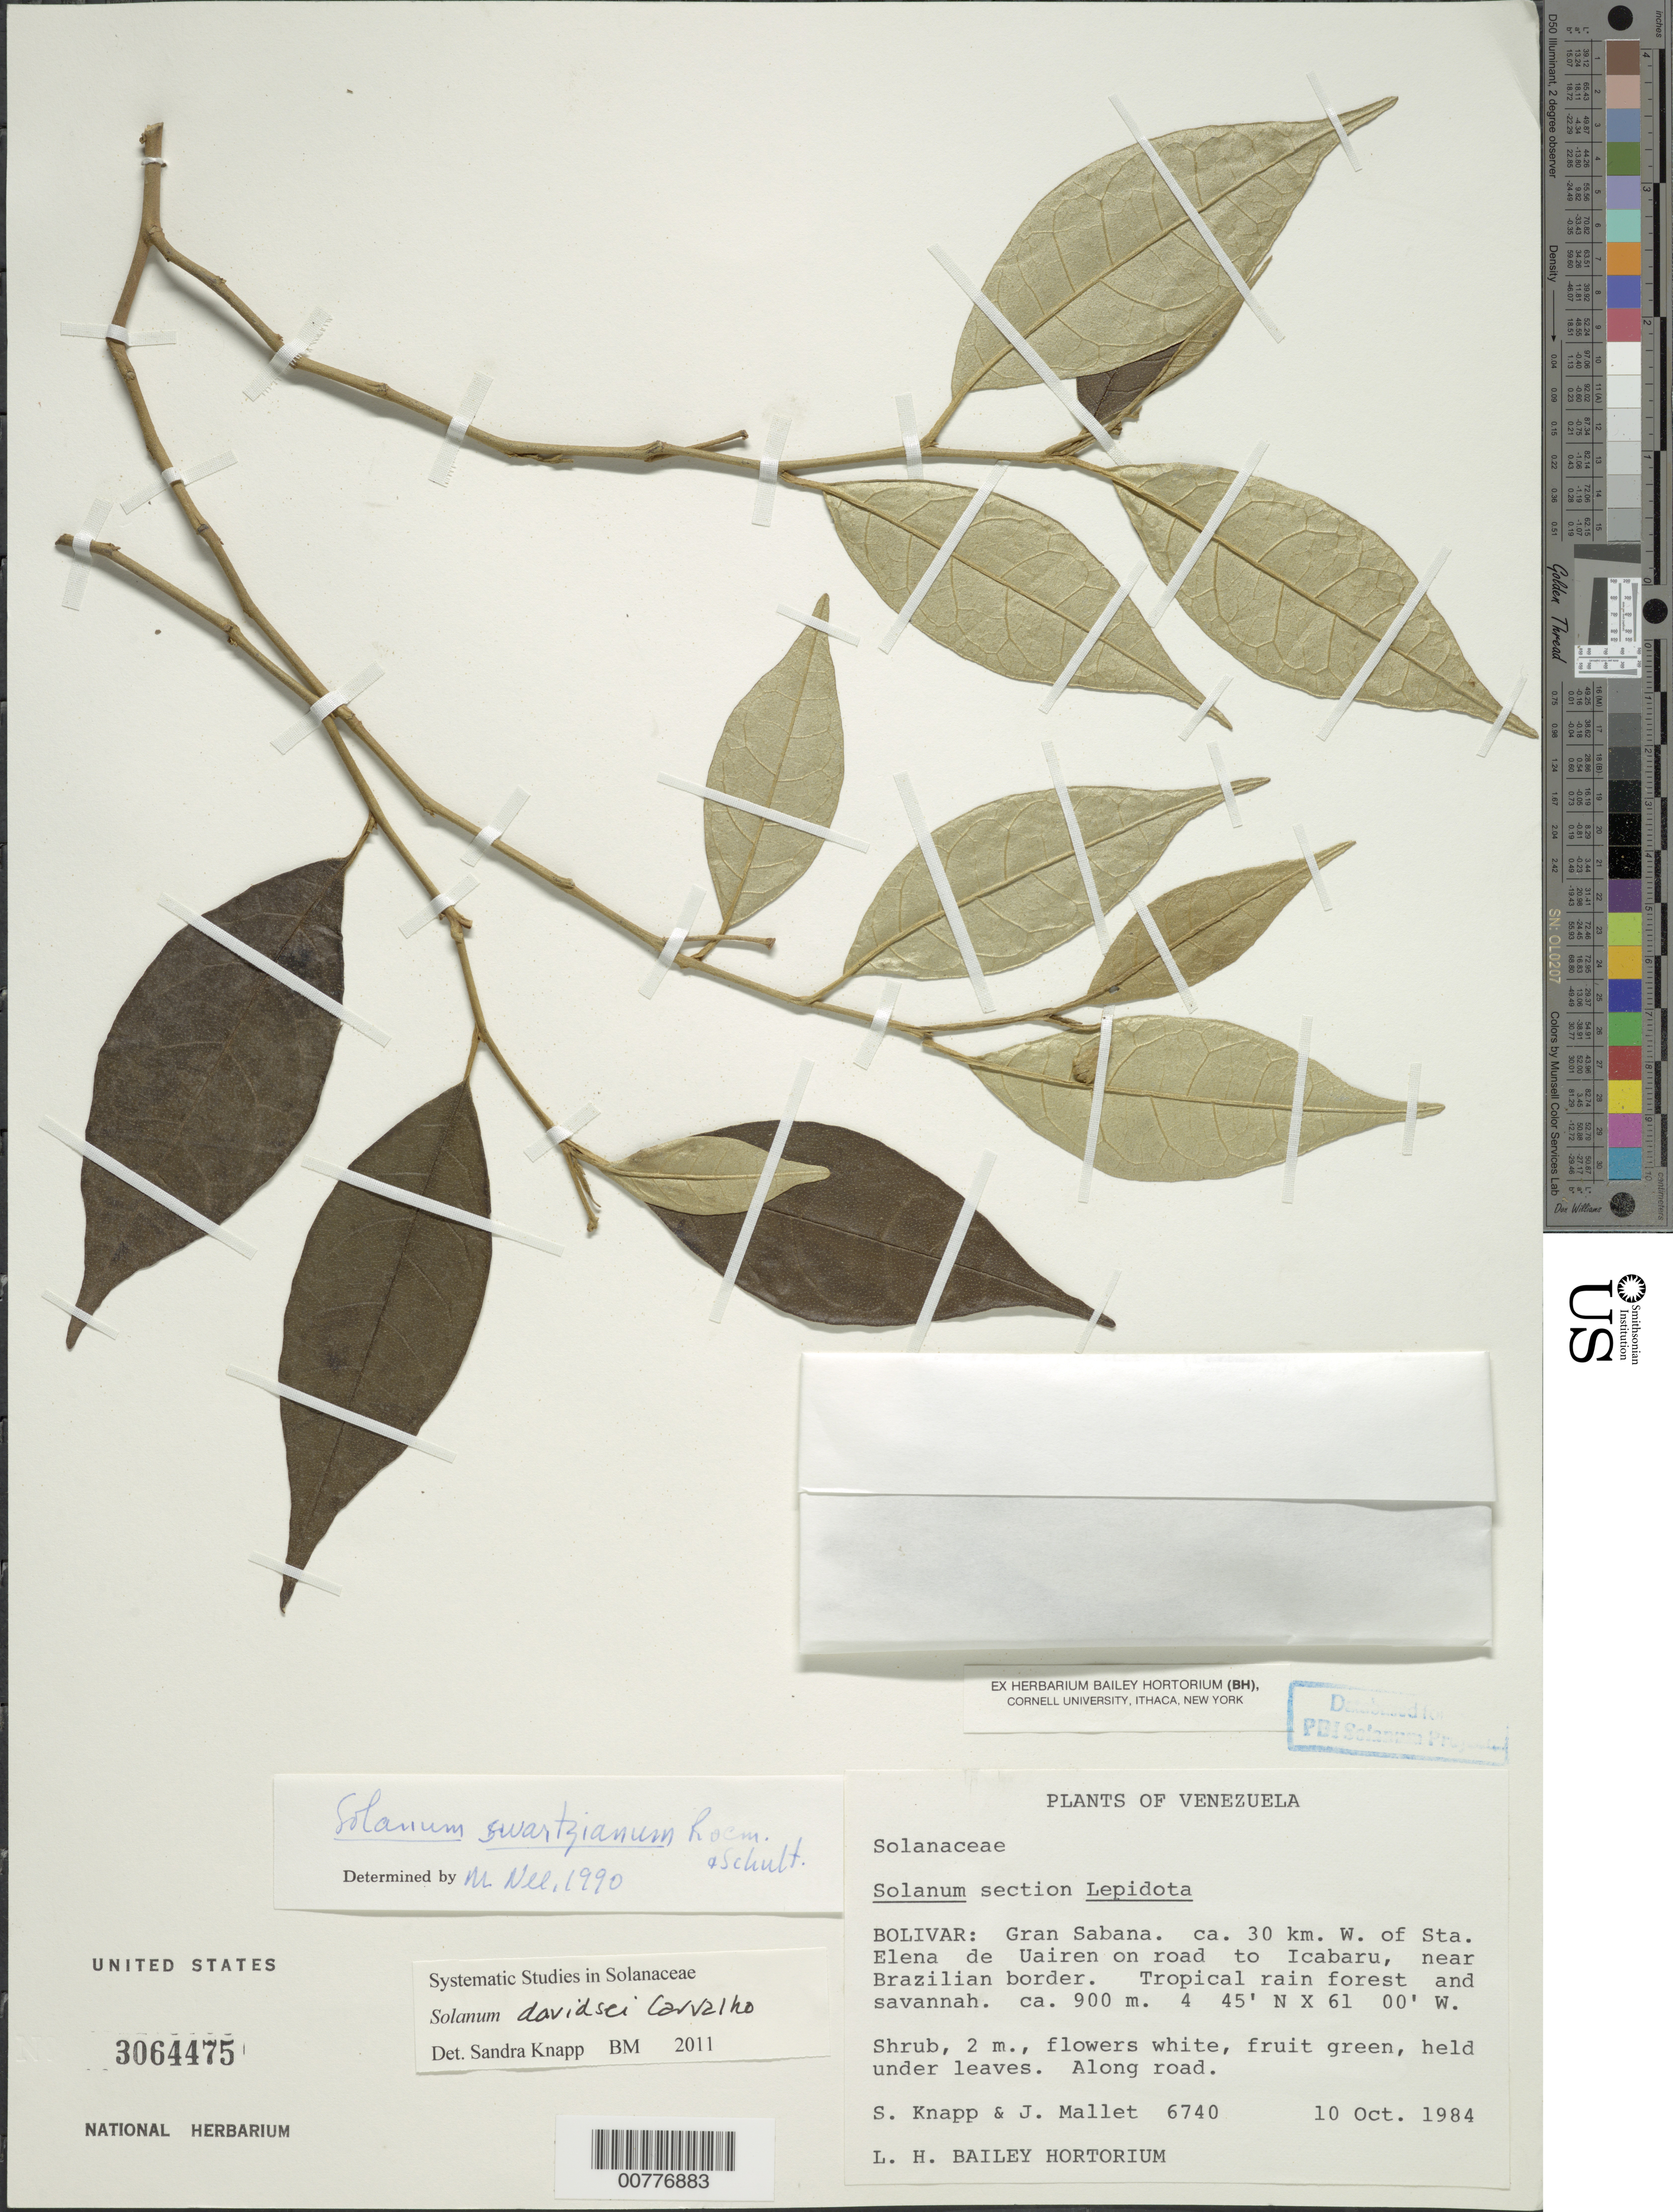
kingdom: Plantae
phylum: Tracheophyta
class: Magnoliopsida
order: Solanales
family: Solanaceae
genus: Solanum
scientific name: Solanum davidsei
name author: Carvalho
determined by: Knapp, S. D.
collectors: S. Knapp & J. Mallet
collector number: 6740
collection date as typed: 10 Oct 1984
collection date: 1984-10-10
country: Venezuela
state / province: Bolívar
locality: Gran Sabana, ca. 30 km. W. of Sta. Elena de Uairen on road to Icabaru, near Brazilian border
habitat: Tropical rainforest and savanna; along road.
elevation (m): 900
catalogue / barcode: US 3064475